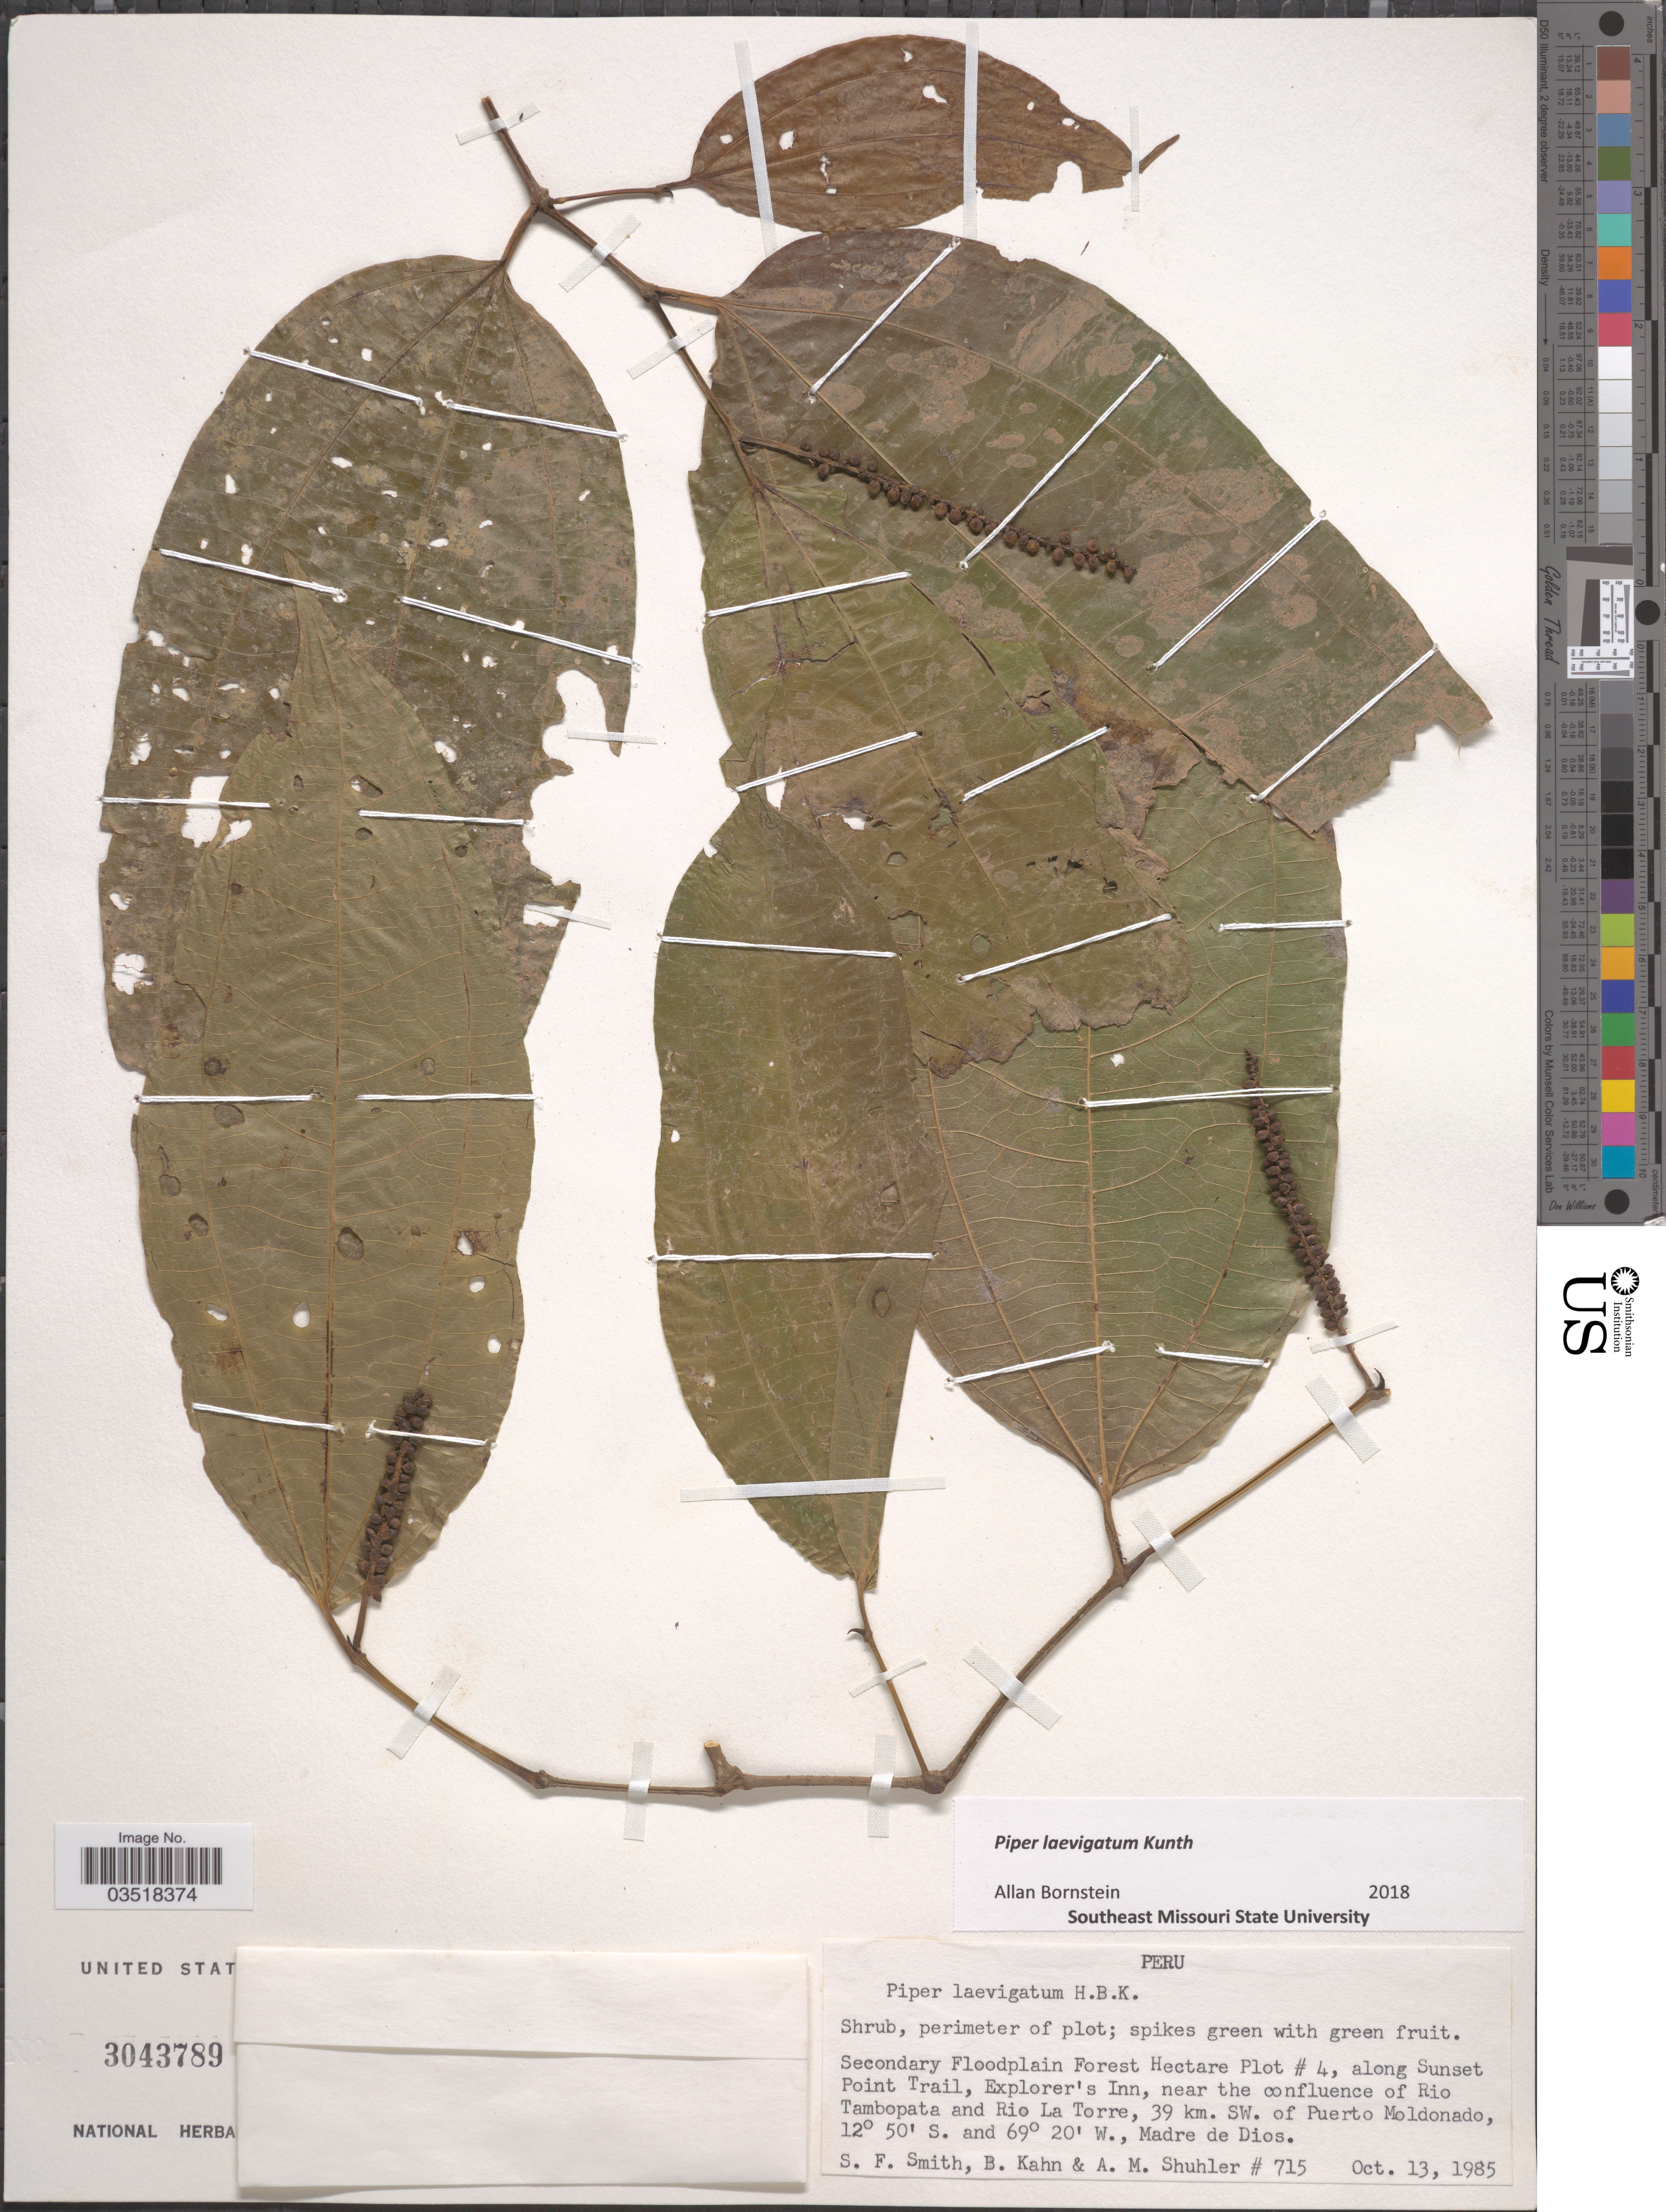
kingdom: Plantae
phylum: Tracheophyta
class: Magnoliopsida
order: Piperales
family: Piperaceae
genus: Piper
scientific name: Piper laevigatum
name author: Kunth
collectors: S.F. Smith, B. Kahn & A. Shuhler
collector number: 715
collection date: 1985-10-13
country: Peru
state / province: Madre de Dios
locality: Secondary Floodplain Plot #4, along Sunset Point Trail, Explorer's Inn, near confluence of Rio Tambopata & Rio La Torre, 39 km. SW. of Puerto Moldanado.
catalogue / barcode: US 3043789